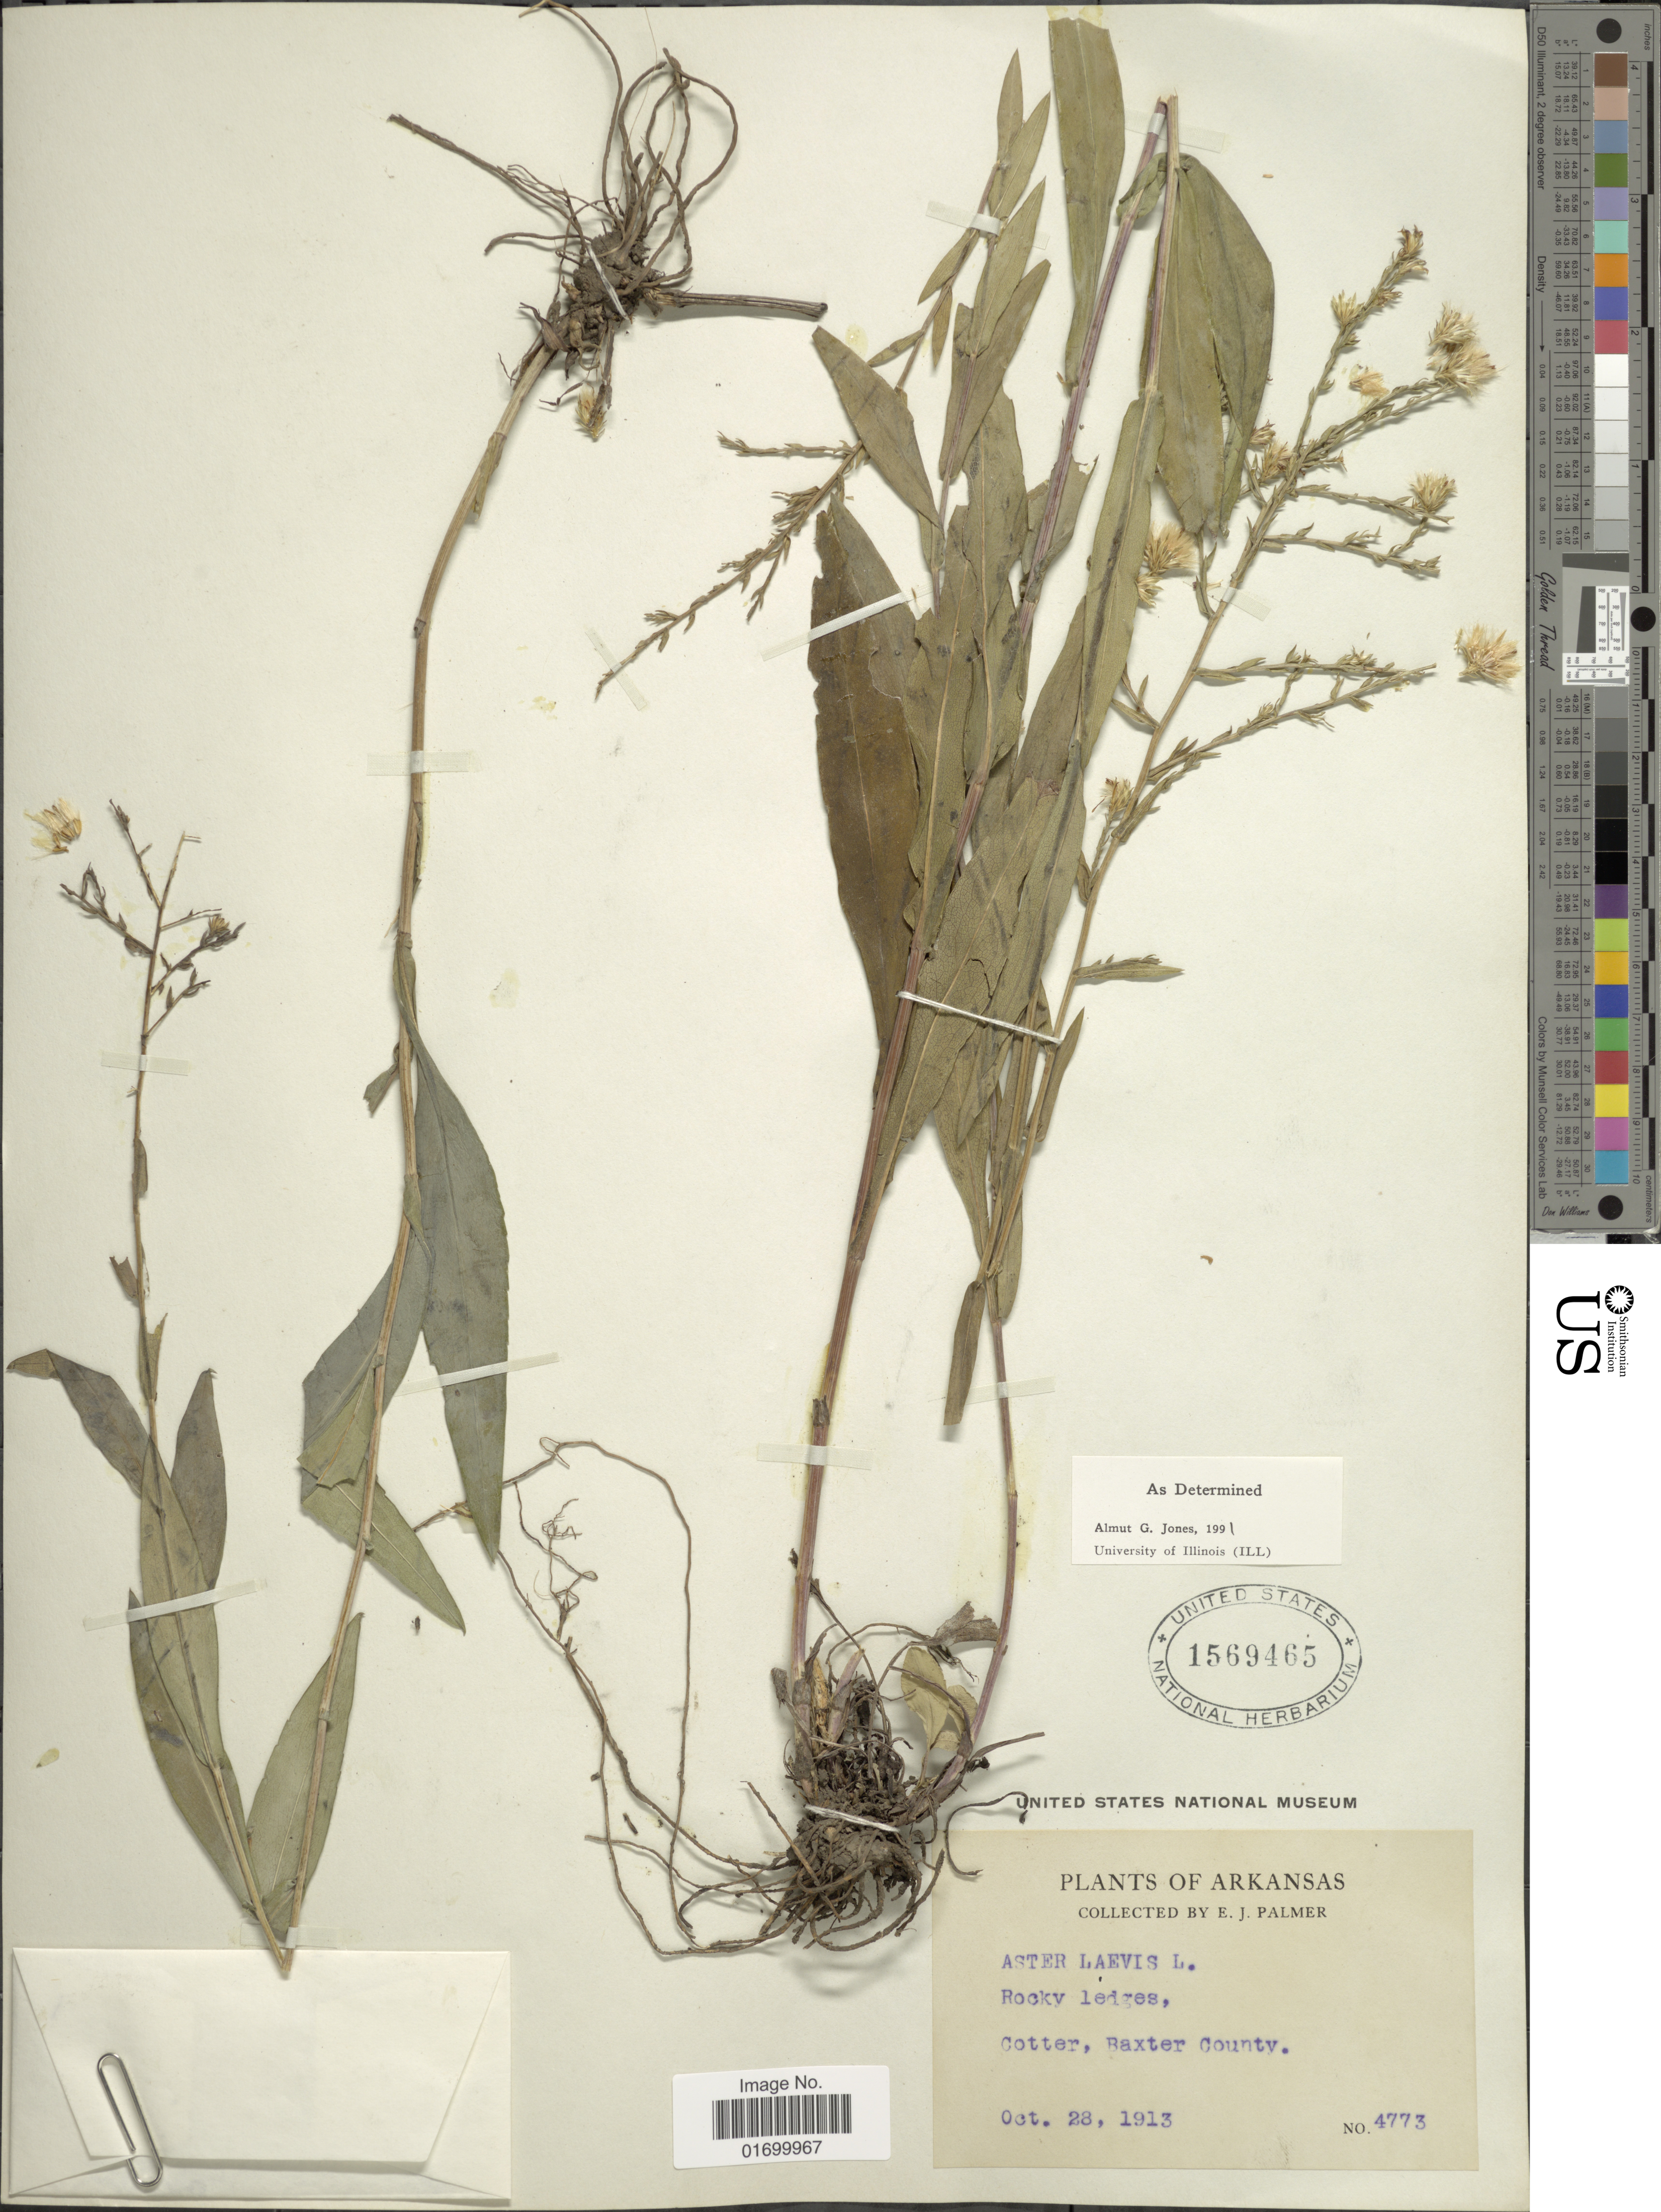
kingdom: Plantae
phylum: Tracheophyta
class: Magnoliopsida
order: Asterales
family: Asteraceae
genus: Symphyotrichum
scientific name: Symphyotrichum laeve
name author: (L.) Á. Löve & D. Löve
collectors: E. J. Palmer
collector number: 4773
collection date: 1913-10-28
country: United States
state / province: Arkansas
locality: Rocky ledges, Cotter, Baxter County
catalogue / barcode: US 1569465